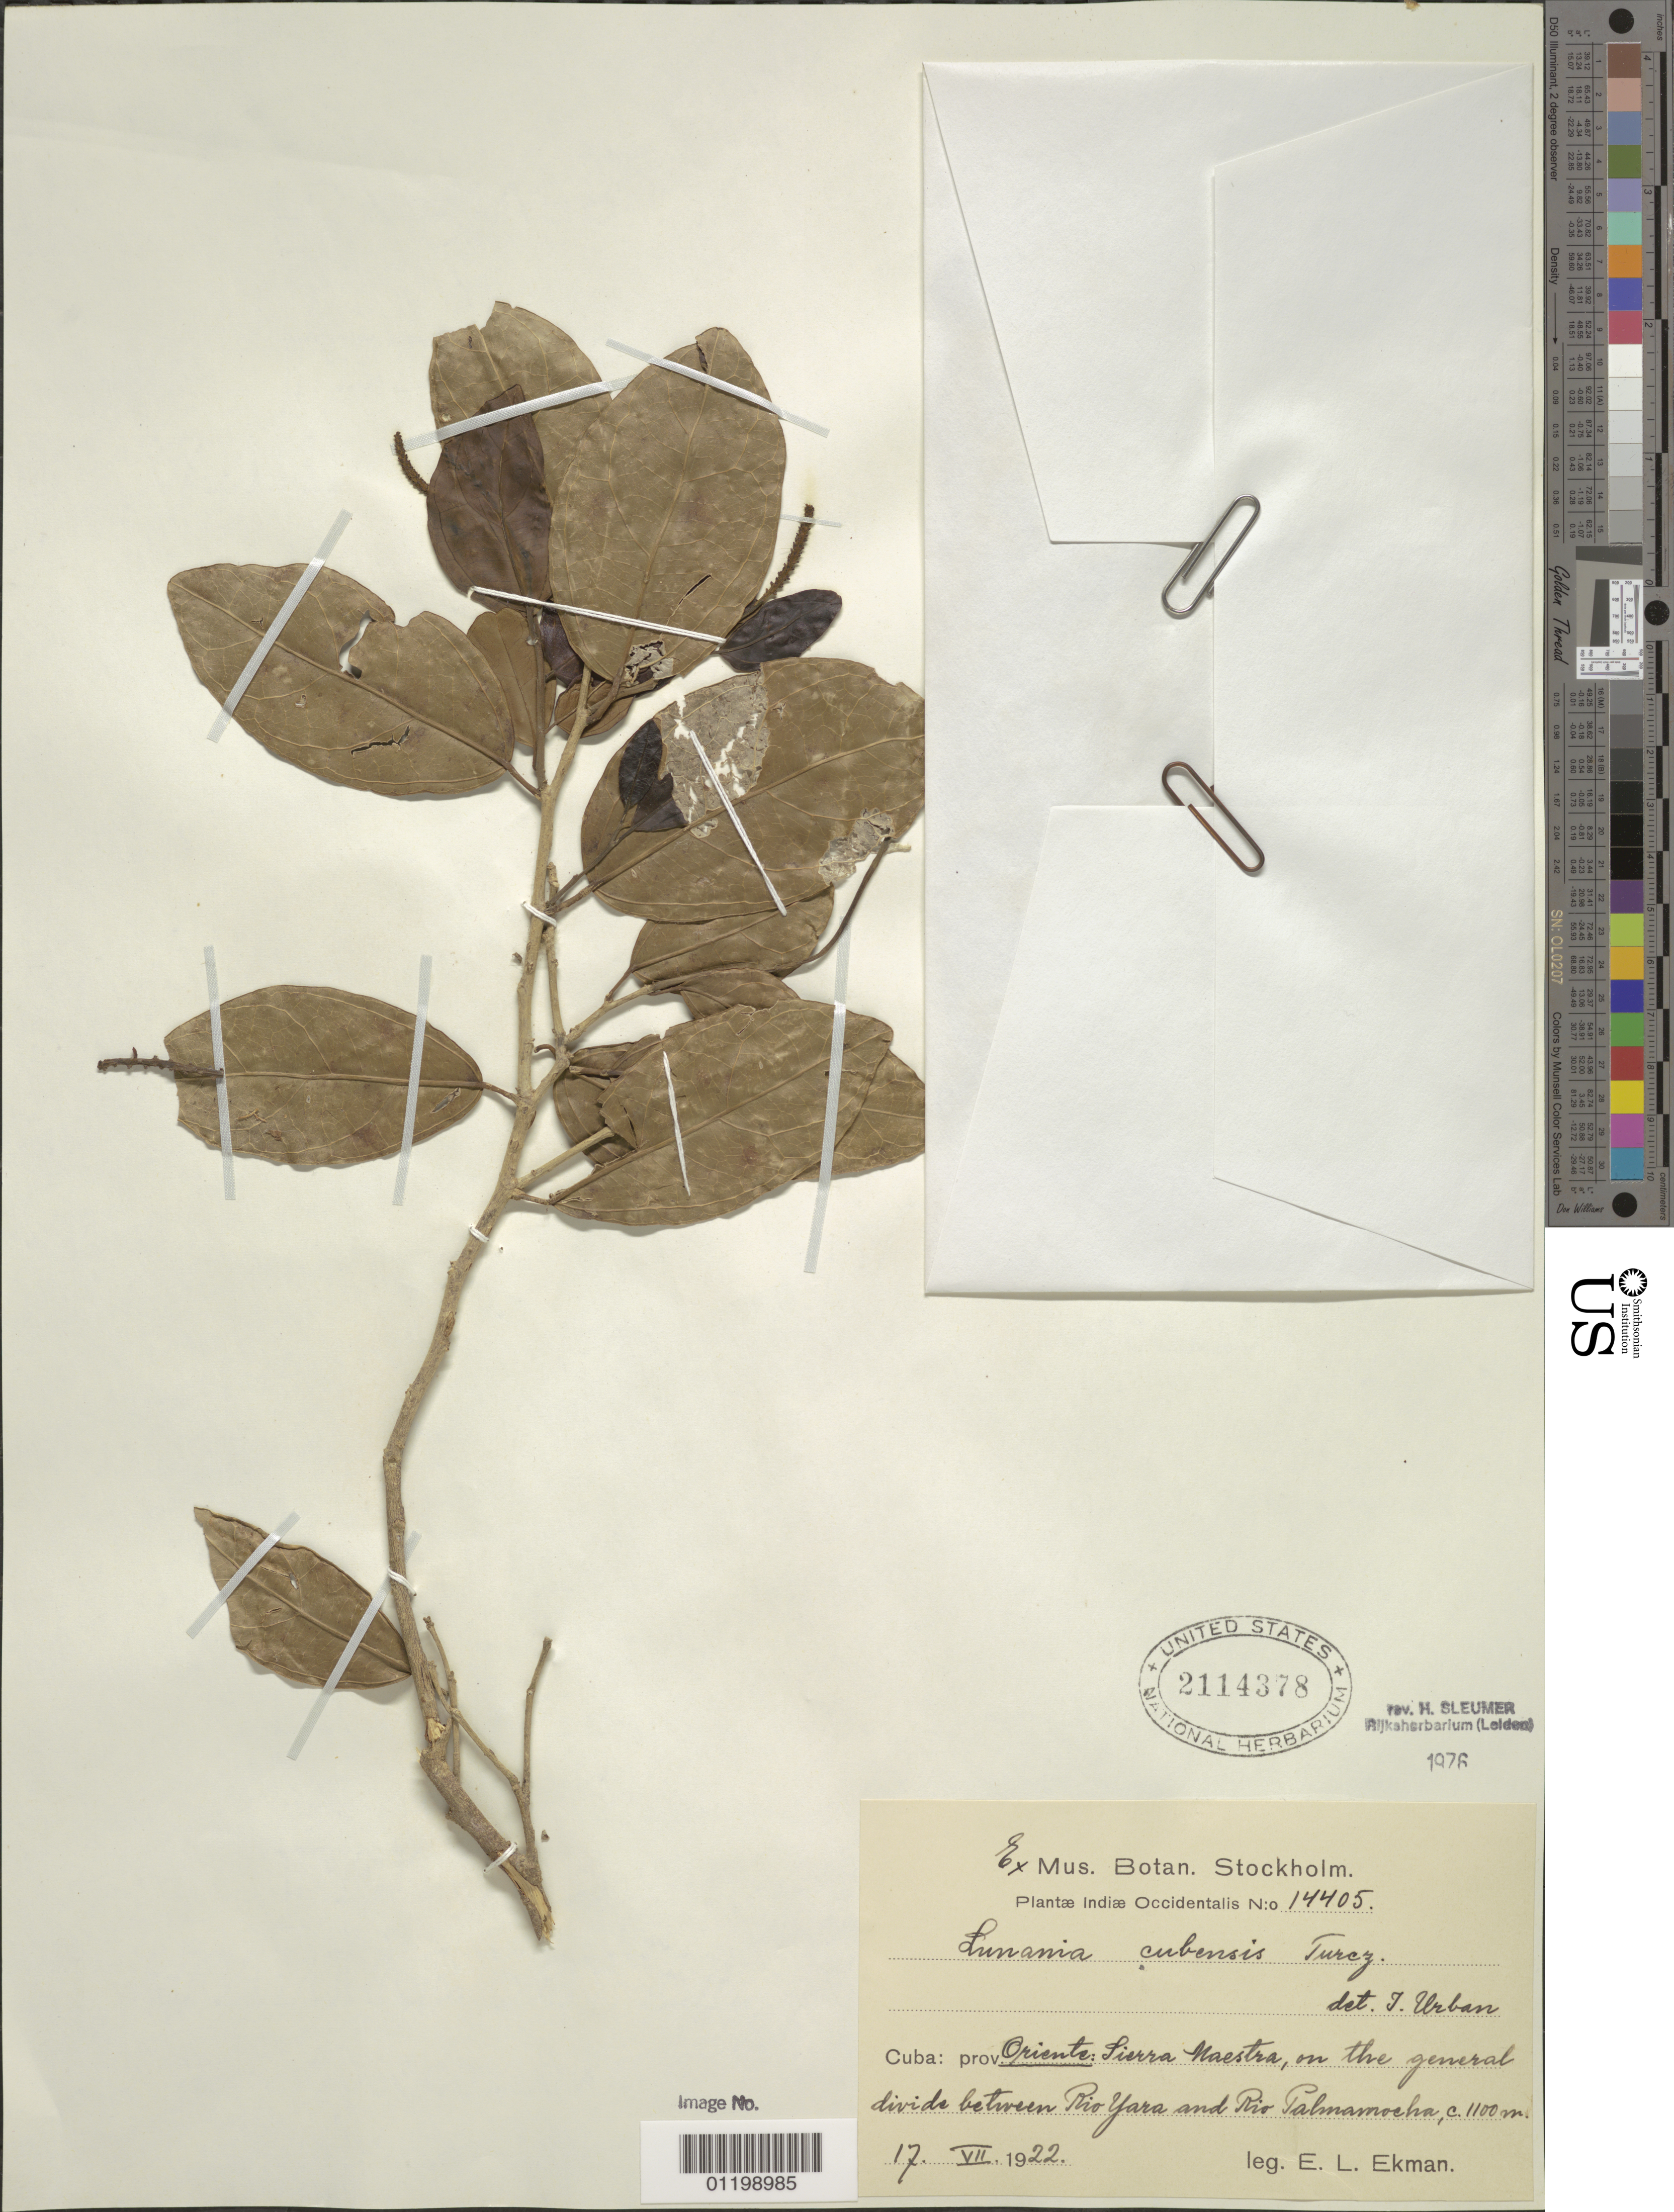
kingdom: Plantae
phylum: Tracheophyta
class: Magnoliopsida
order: Malpighiales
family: Salicaceae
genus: Lunania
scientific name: Lunania cubensis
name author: Turcz.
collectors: E. L. Ekman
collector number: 14405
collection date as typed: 17 Jul 1922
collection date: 1922-07-17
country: Cuba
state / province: Oriente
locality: Sierra Maestra, on general divide between Rio Yara and Rio Palmamocha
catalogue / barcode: US 2114378